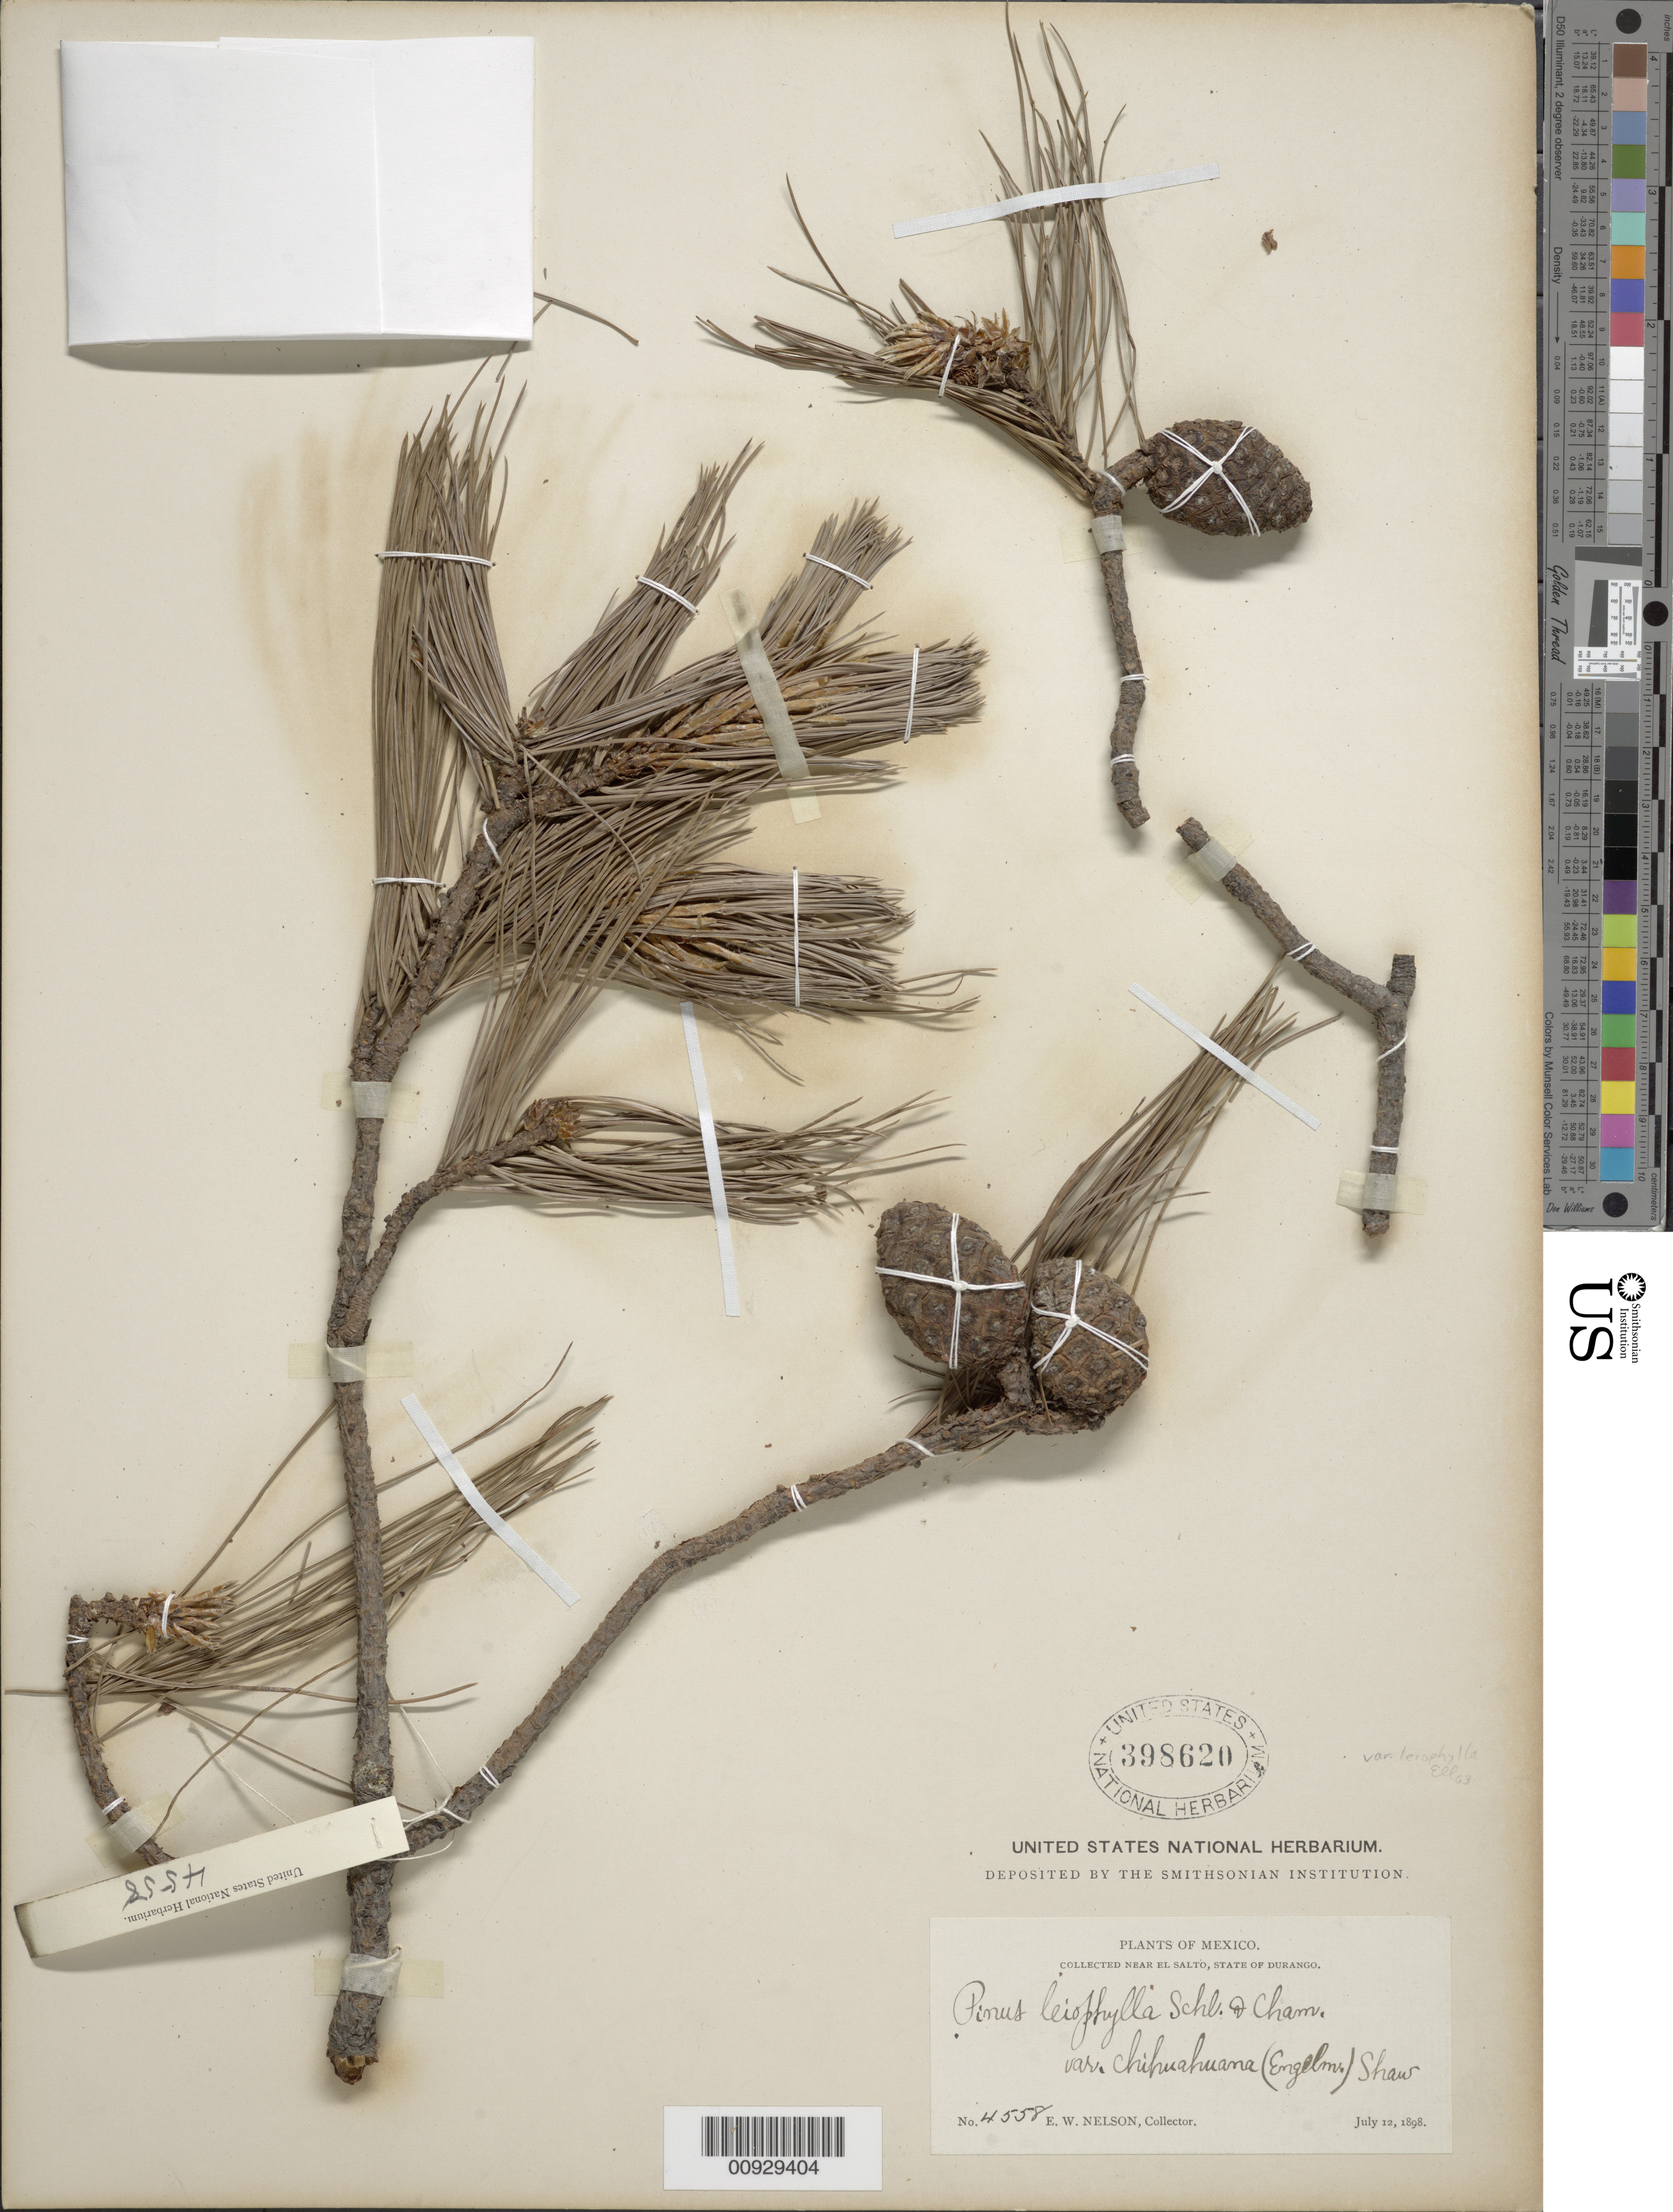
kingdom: Plantae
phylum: Tracheophyta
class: Pinopsida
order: Pinales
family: Pinaceae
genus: Pinus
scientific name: Pinus leiophylla var. leiophylla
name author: Schiede ex Schltdl. & Cham.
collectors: E. W. Nelson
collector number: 4558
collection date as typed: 12 Jul 1898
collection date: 1898-07-12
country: Mexico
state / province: Durango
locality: Near El Salto.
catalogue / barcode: US 398620